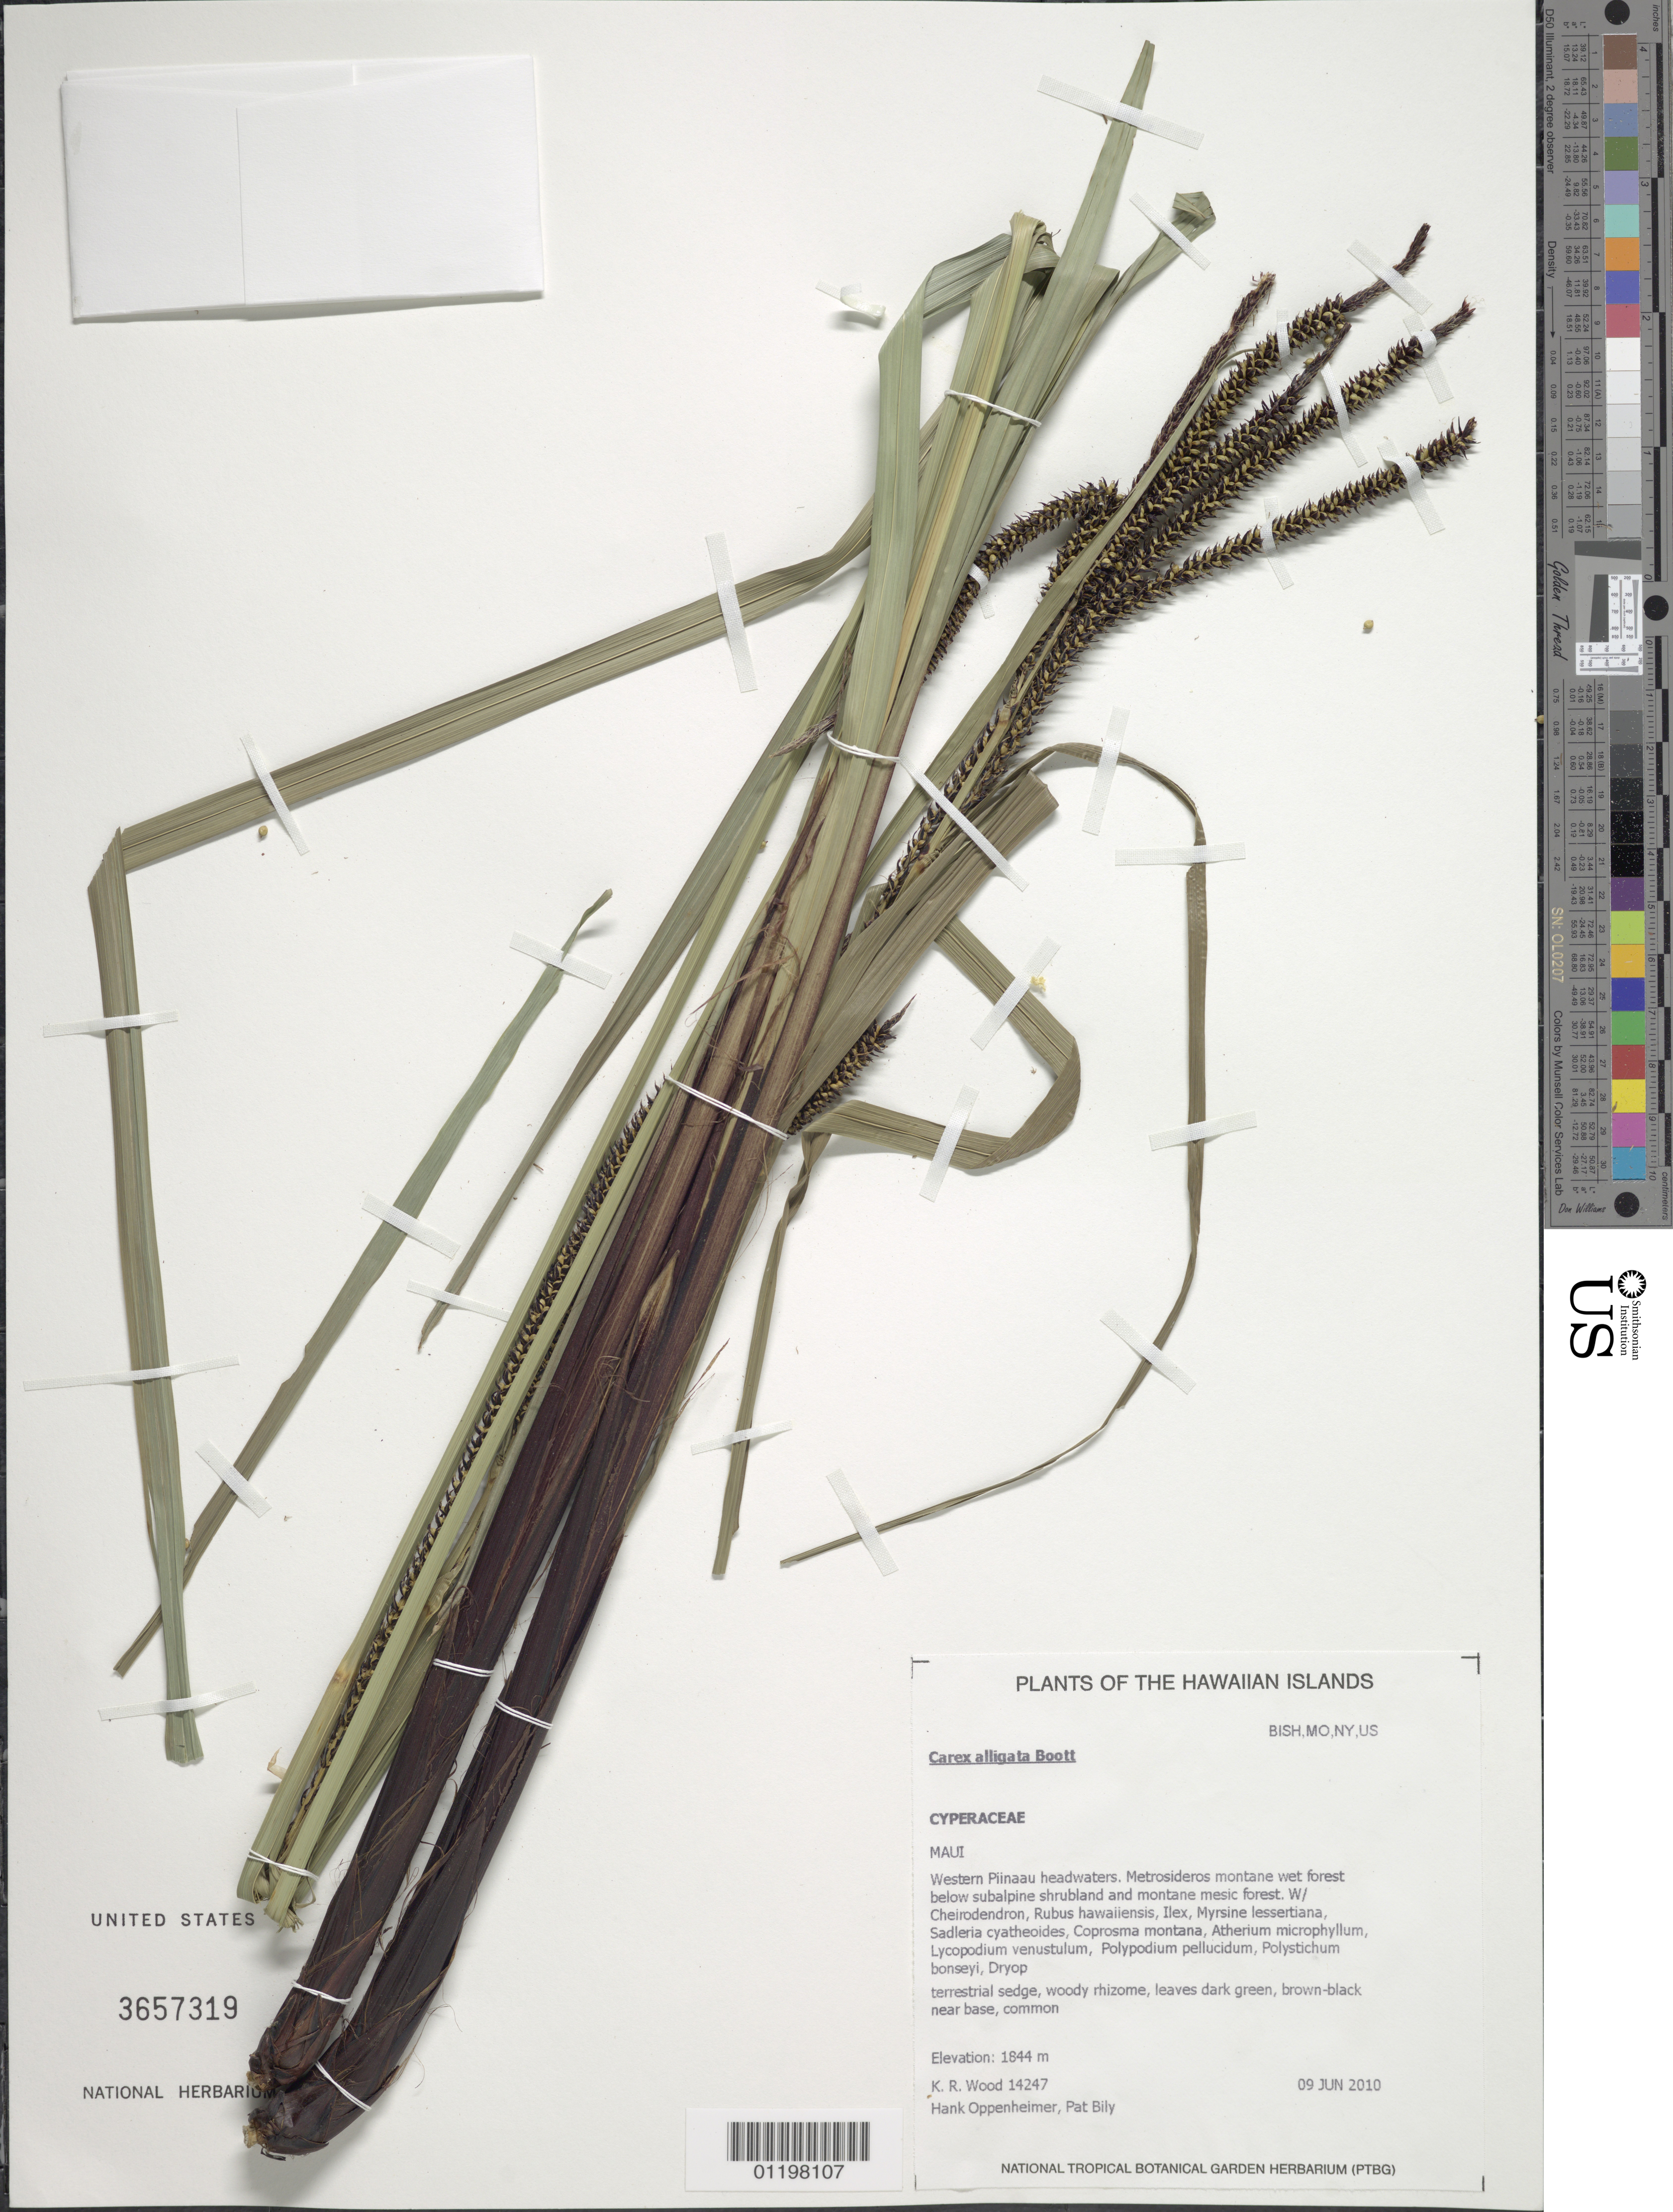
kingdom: Plantae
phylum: Tracheophyta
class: Liliopsida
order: Poales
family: Cyperaceae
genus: Carex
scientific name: Carex alligata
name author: Boott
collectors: K. R. Wood, H. L. Oppenheimer & P. Bily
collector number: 14247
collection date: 2010-06-09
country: United States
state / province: Hawaii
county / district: Maui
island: Maui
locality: Western Piinaau headwaters.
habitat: Montane mesic forest.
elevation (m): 1844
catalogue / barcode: US 3657319